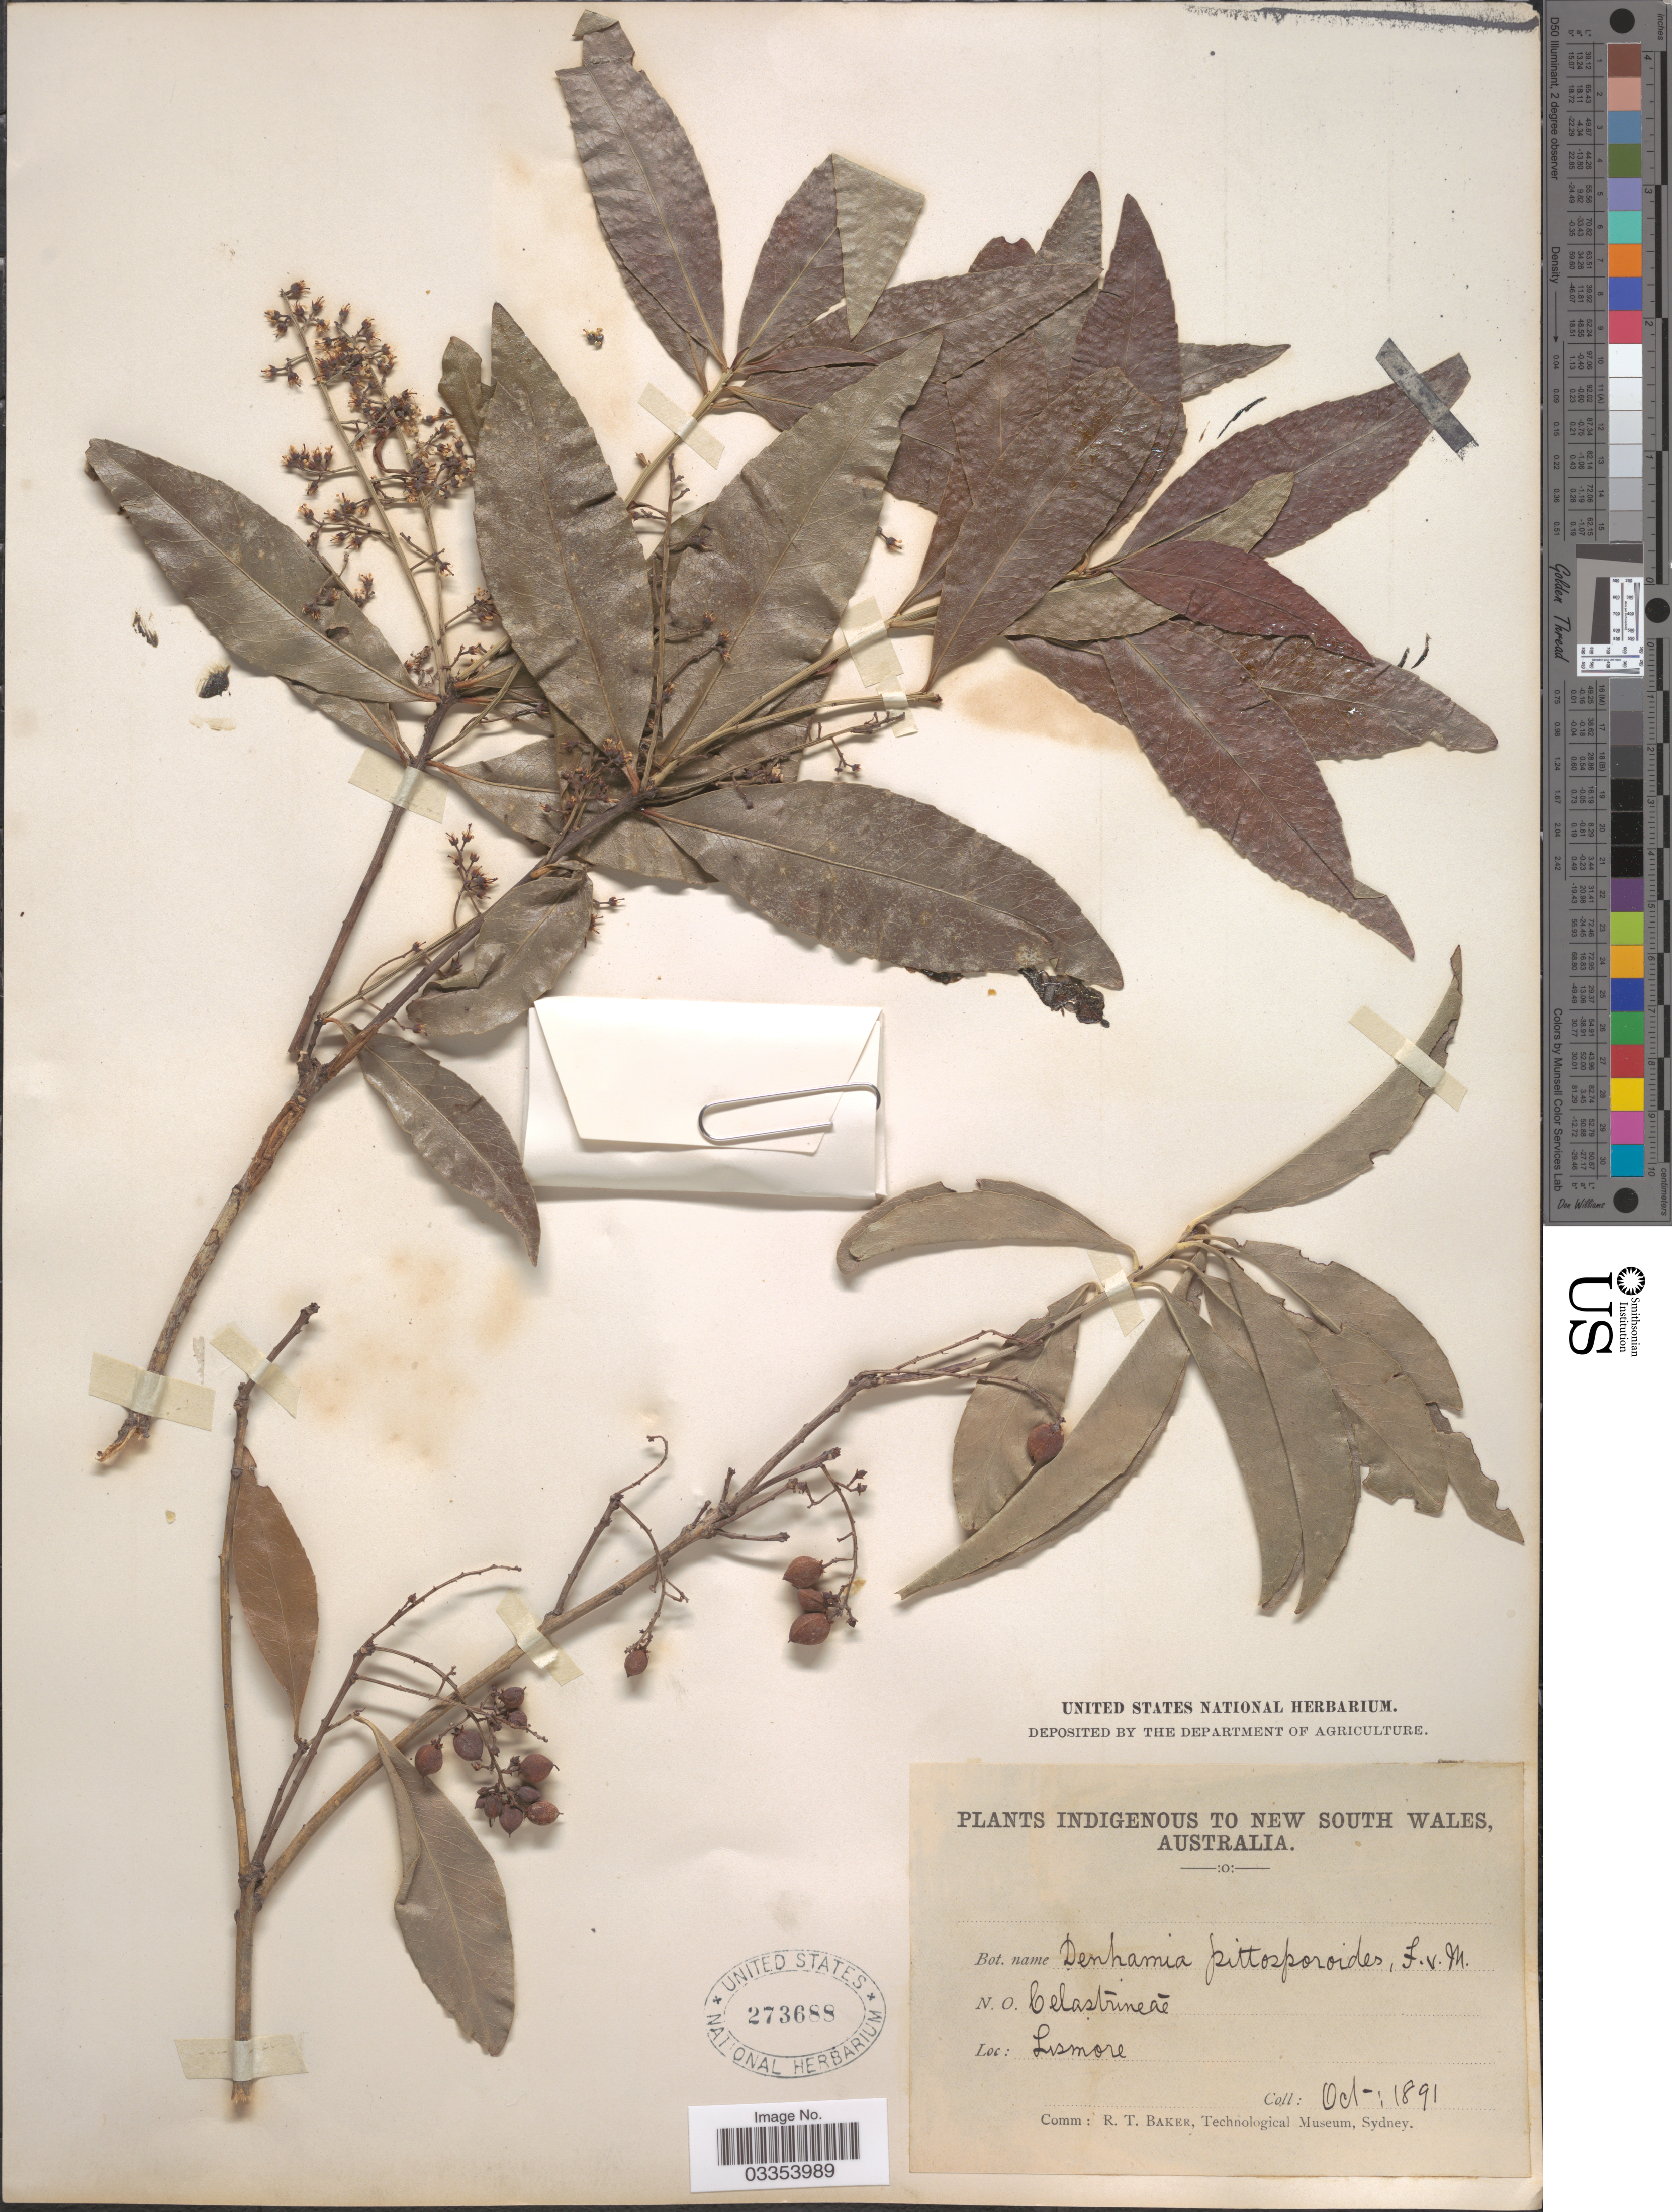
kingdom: Plantae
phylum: Tracheophyta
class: Magnoliopsida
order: Celastrales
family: Celastraceae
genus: Denhamia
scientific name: Denhamia pittosporoides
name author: F. Muell.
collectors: R. T. Baker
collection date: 1891-10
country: Australia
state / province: New South Wales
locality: Lismore.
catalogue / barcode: US 273688